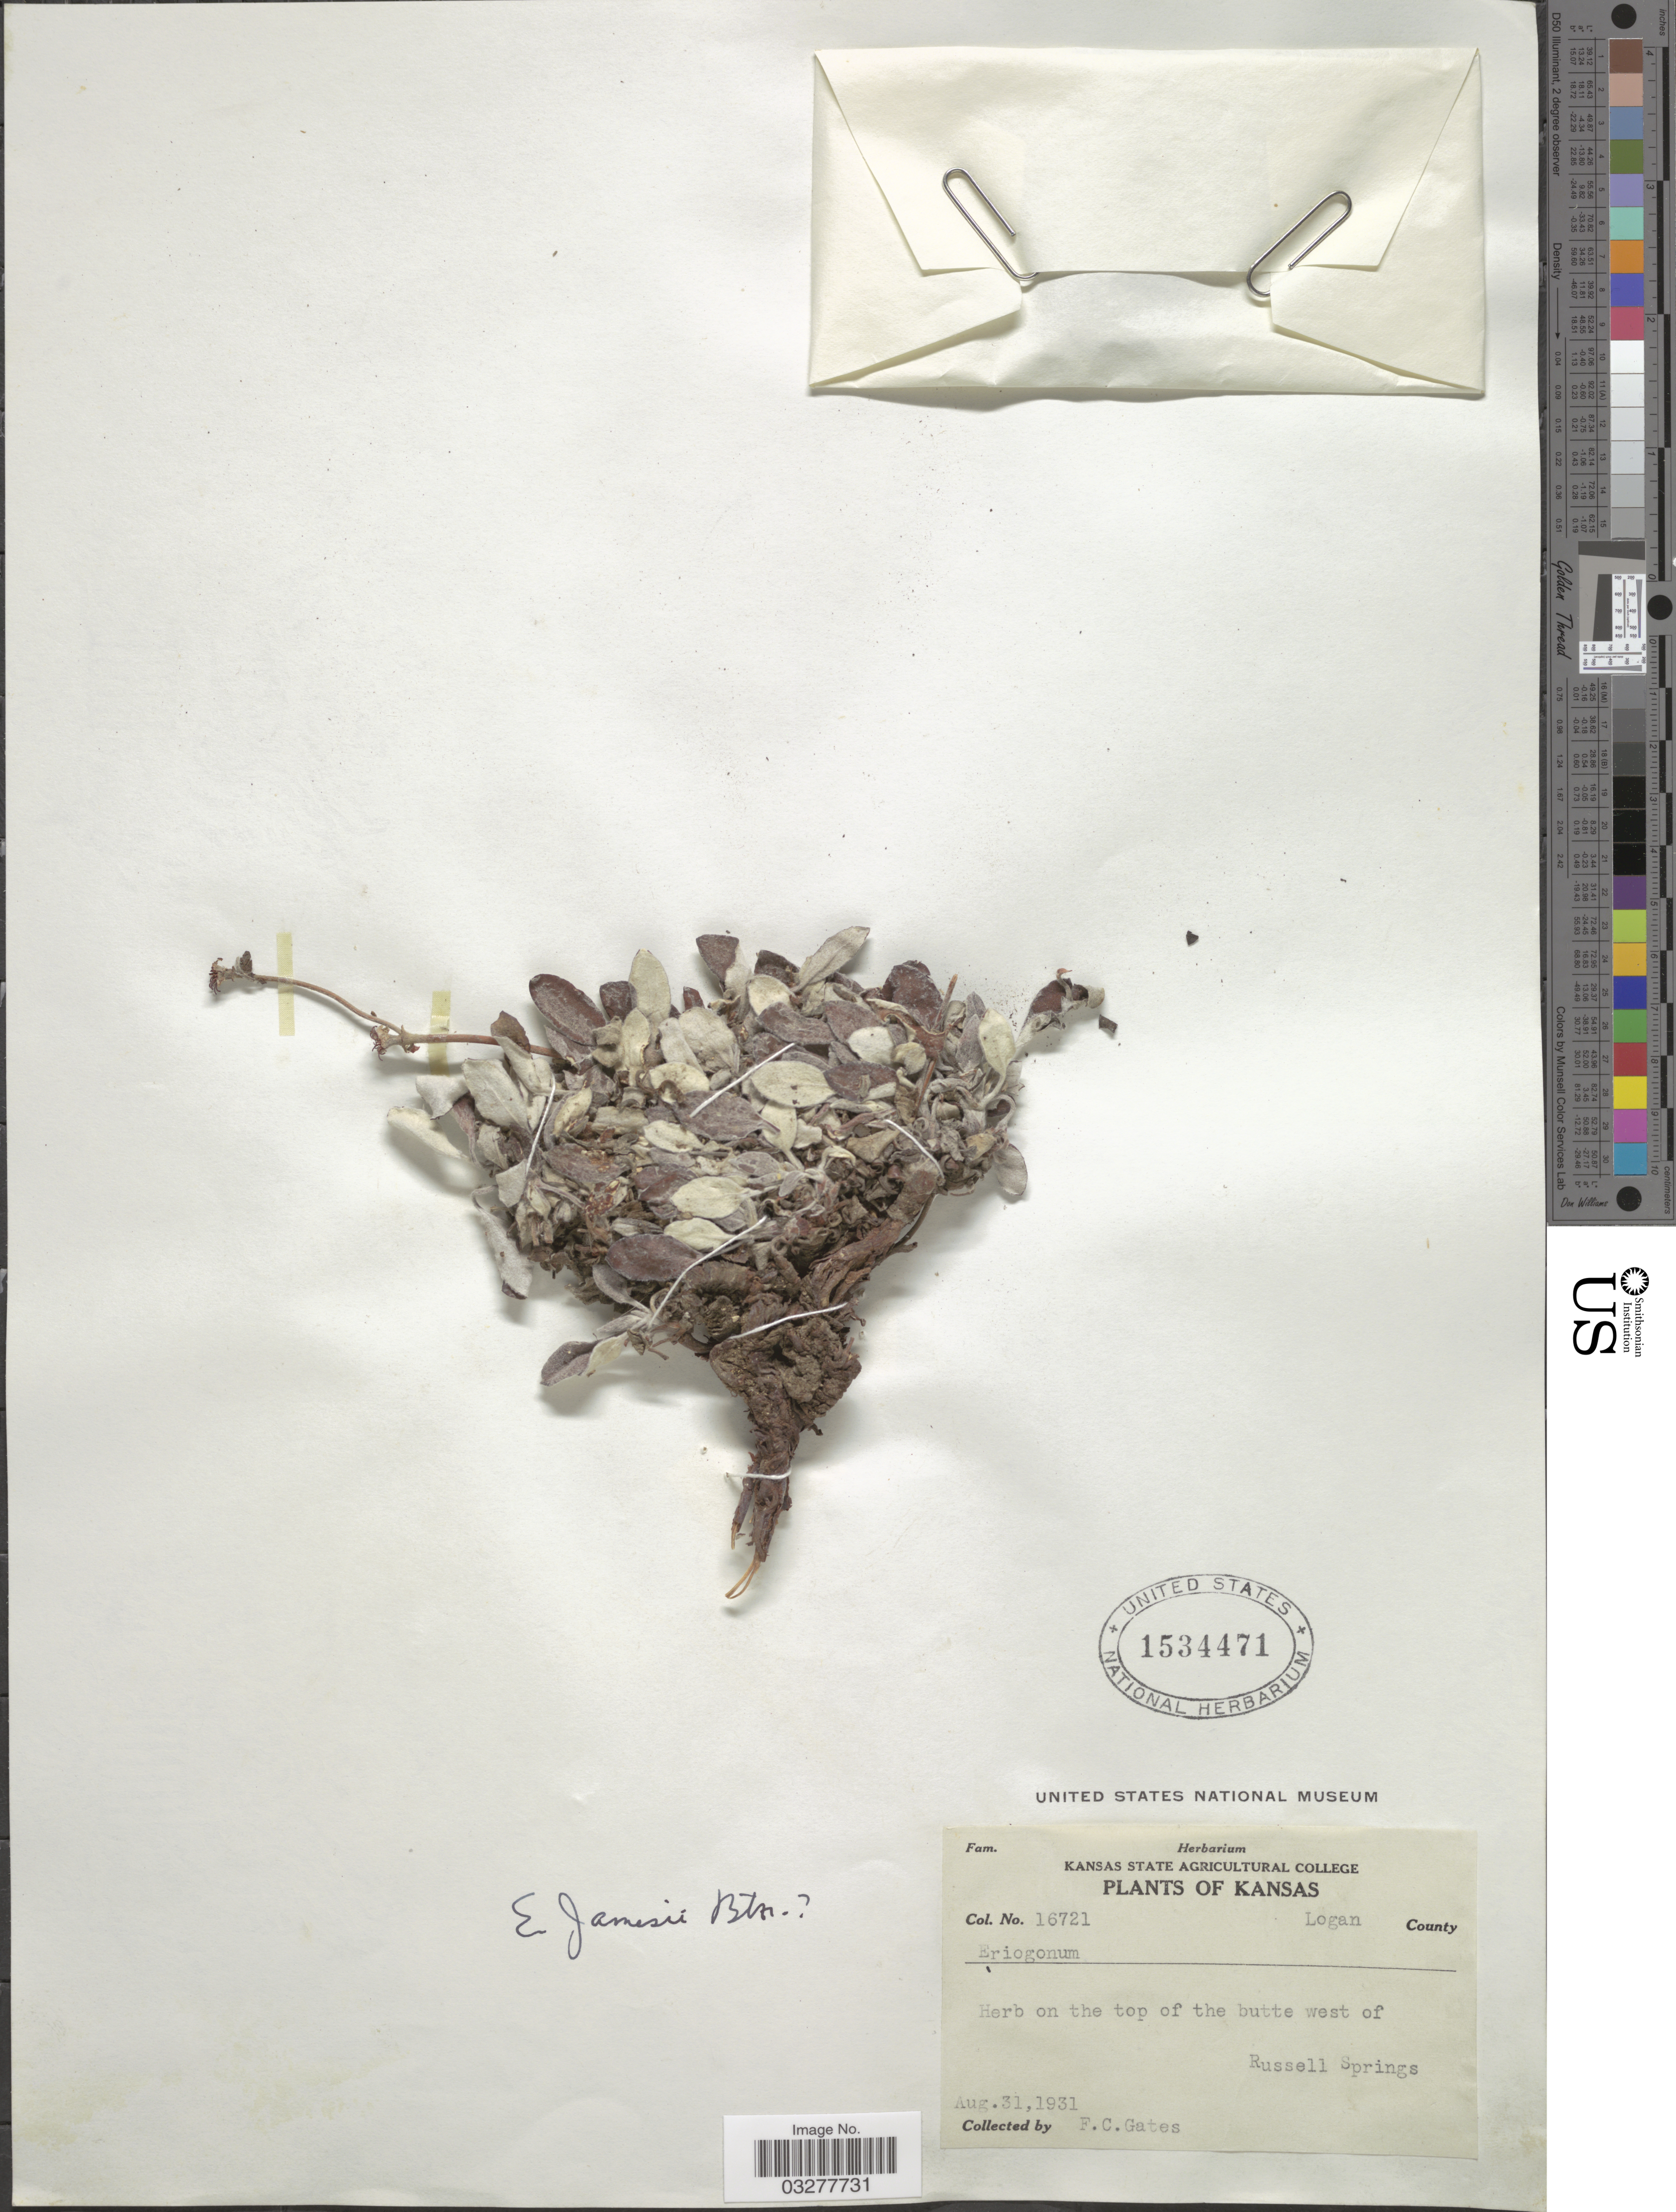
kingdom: Plantae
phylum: Tracheophyta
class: Magnoliopsida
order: Caryophyllales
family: Polygonaceae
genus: Eriogonum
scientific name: Eriogonum jamesii var. simplex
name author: Gand.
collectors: F. C. Gates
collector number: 16721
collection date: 1931-08-31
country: United States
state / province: Kansas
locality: Logan County. On the top of the butte west of Russell Springs.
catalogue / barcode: US 1534471